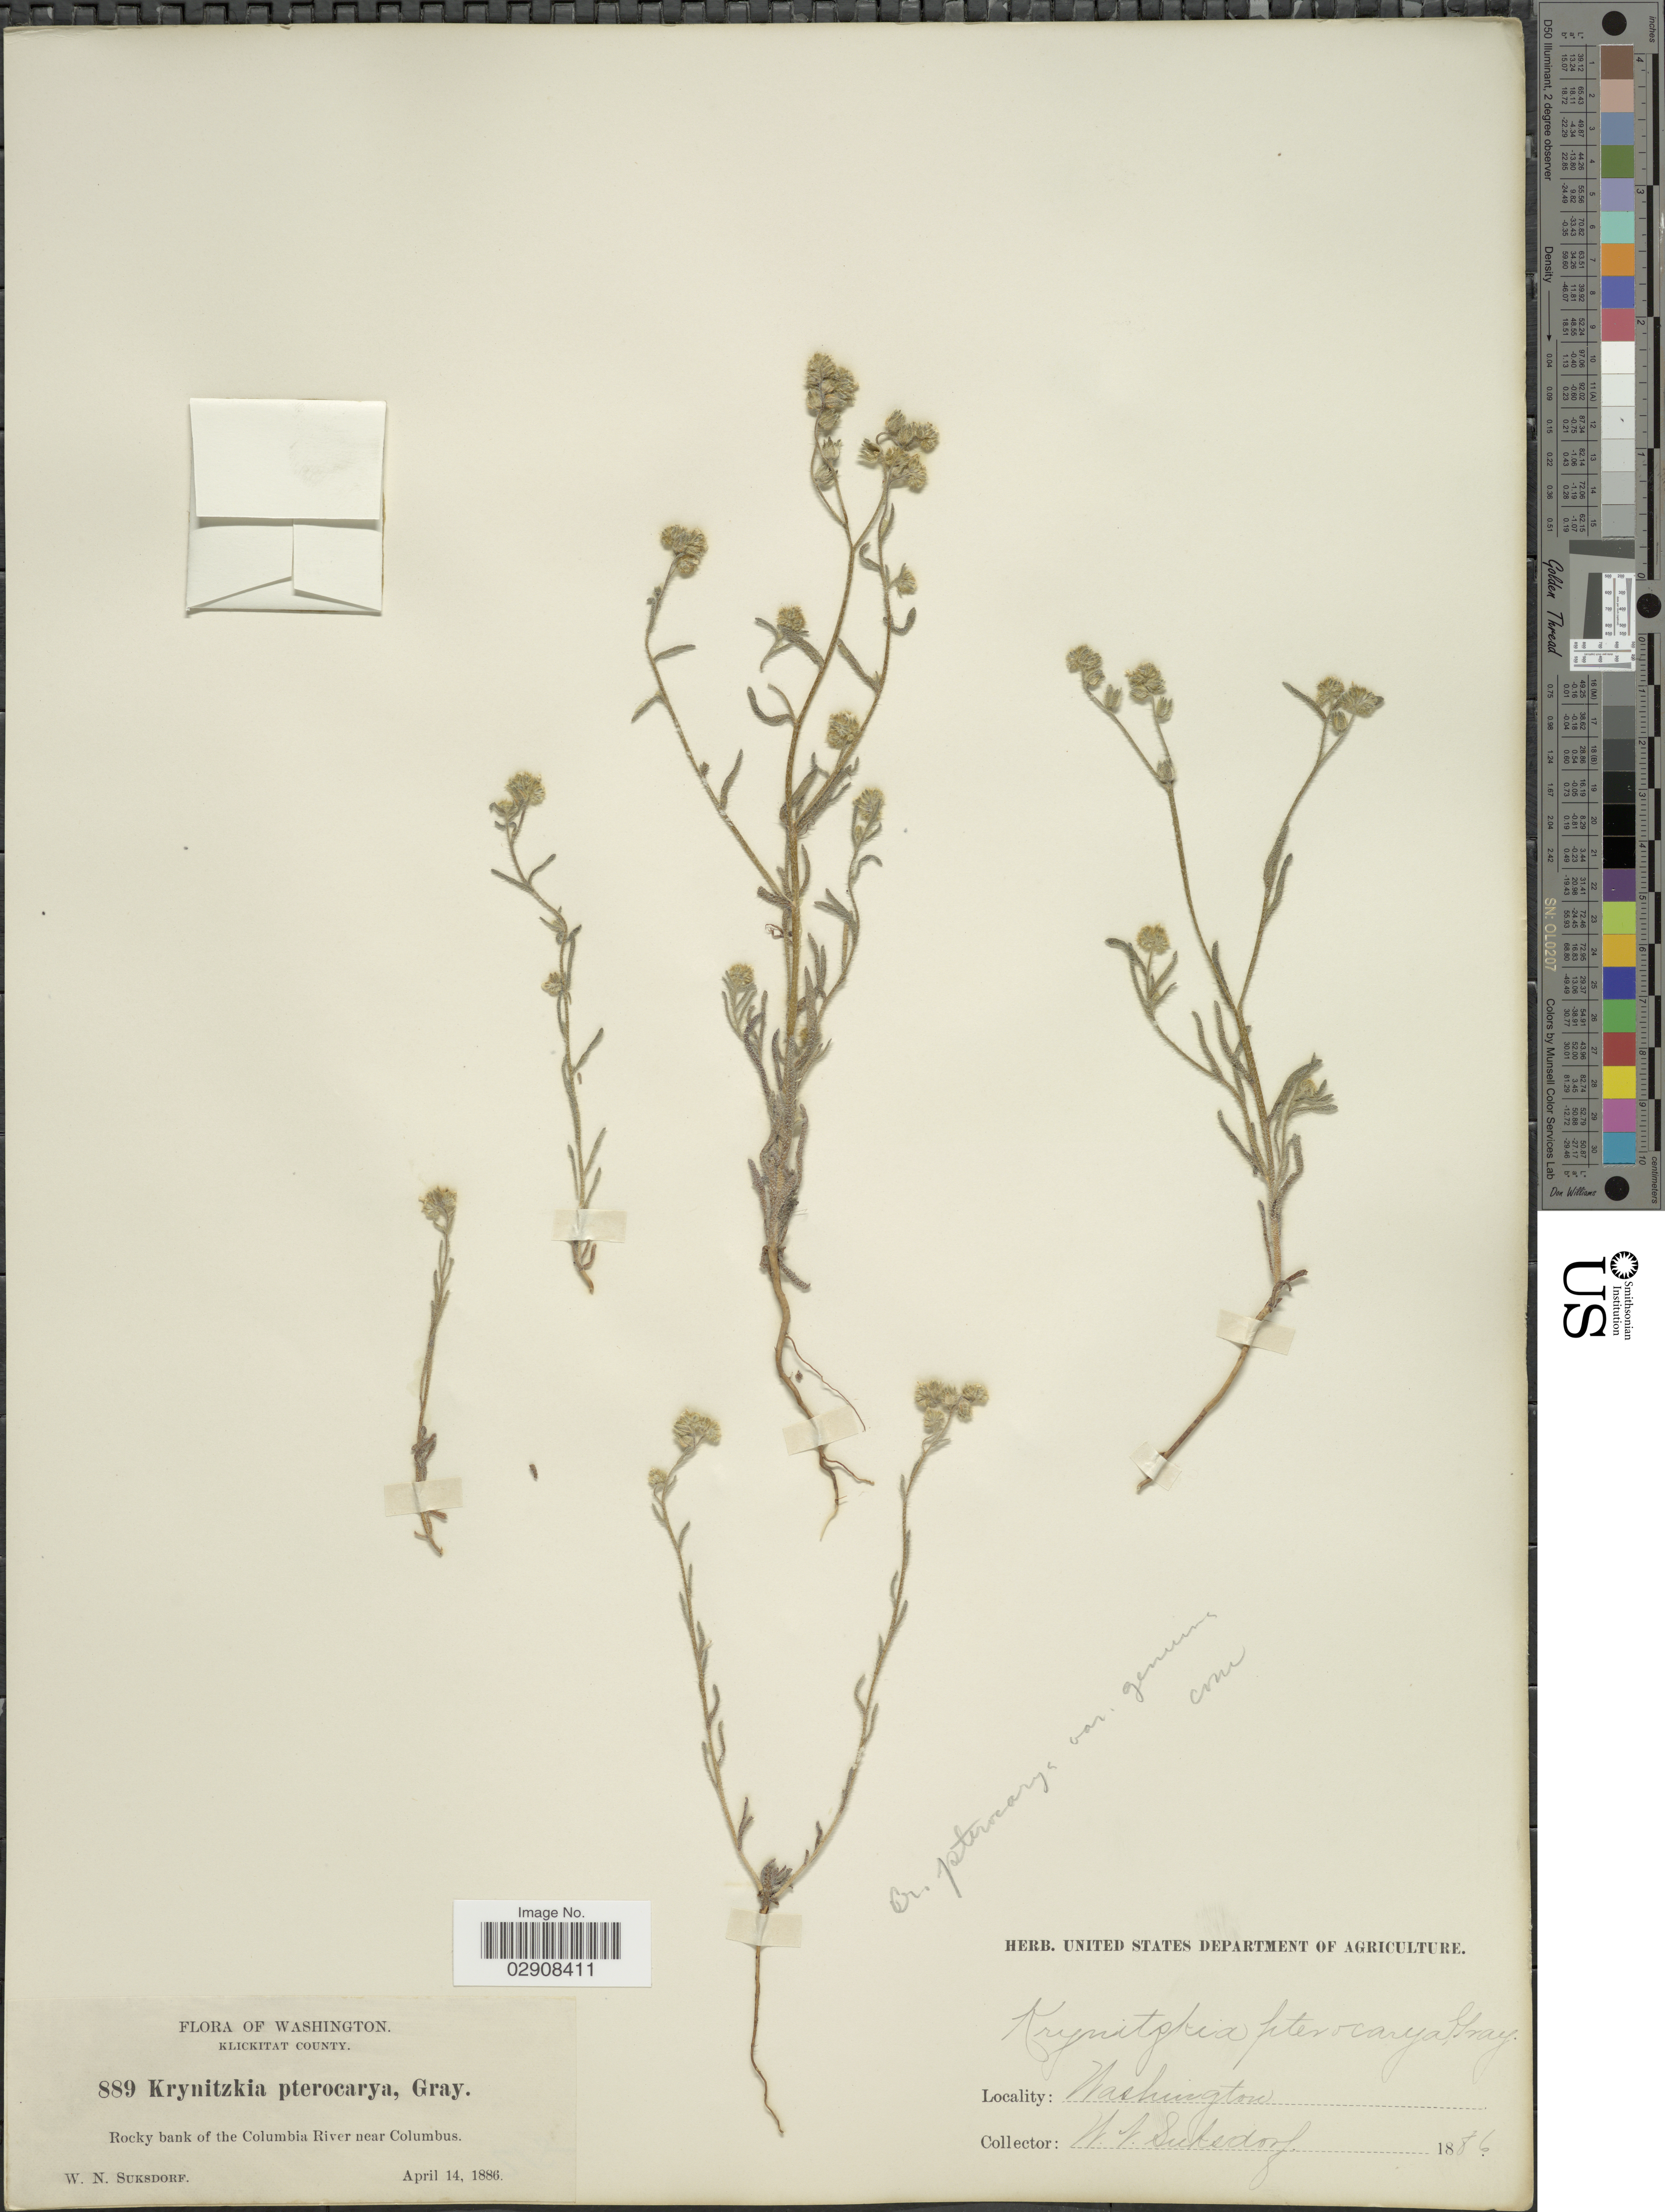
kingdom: Plantae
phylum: Tracheophyta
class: Magnoliopsida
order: Boraginales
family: Boraginaceae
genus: Cryptantha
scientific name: Cryptantha pterocarya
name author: (Torr.) Greene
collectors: W. N. Suksdorf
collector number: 889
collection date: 1886-04-14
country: United States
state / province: Washington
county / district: Klickitat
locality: Klickitat County. Rocky bank of the Columbia River near Columbus.